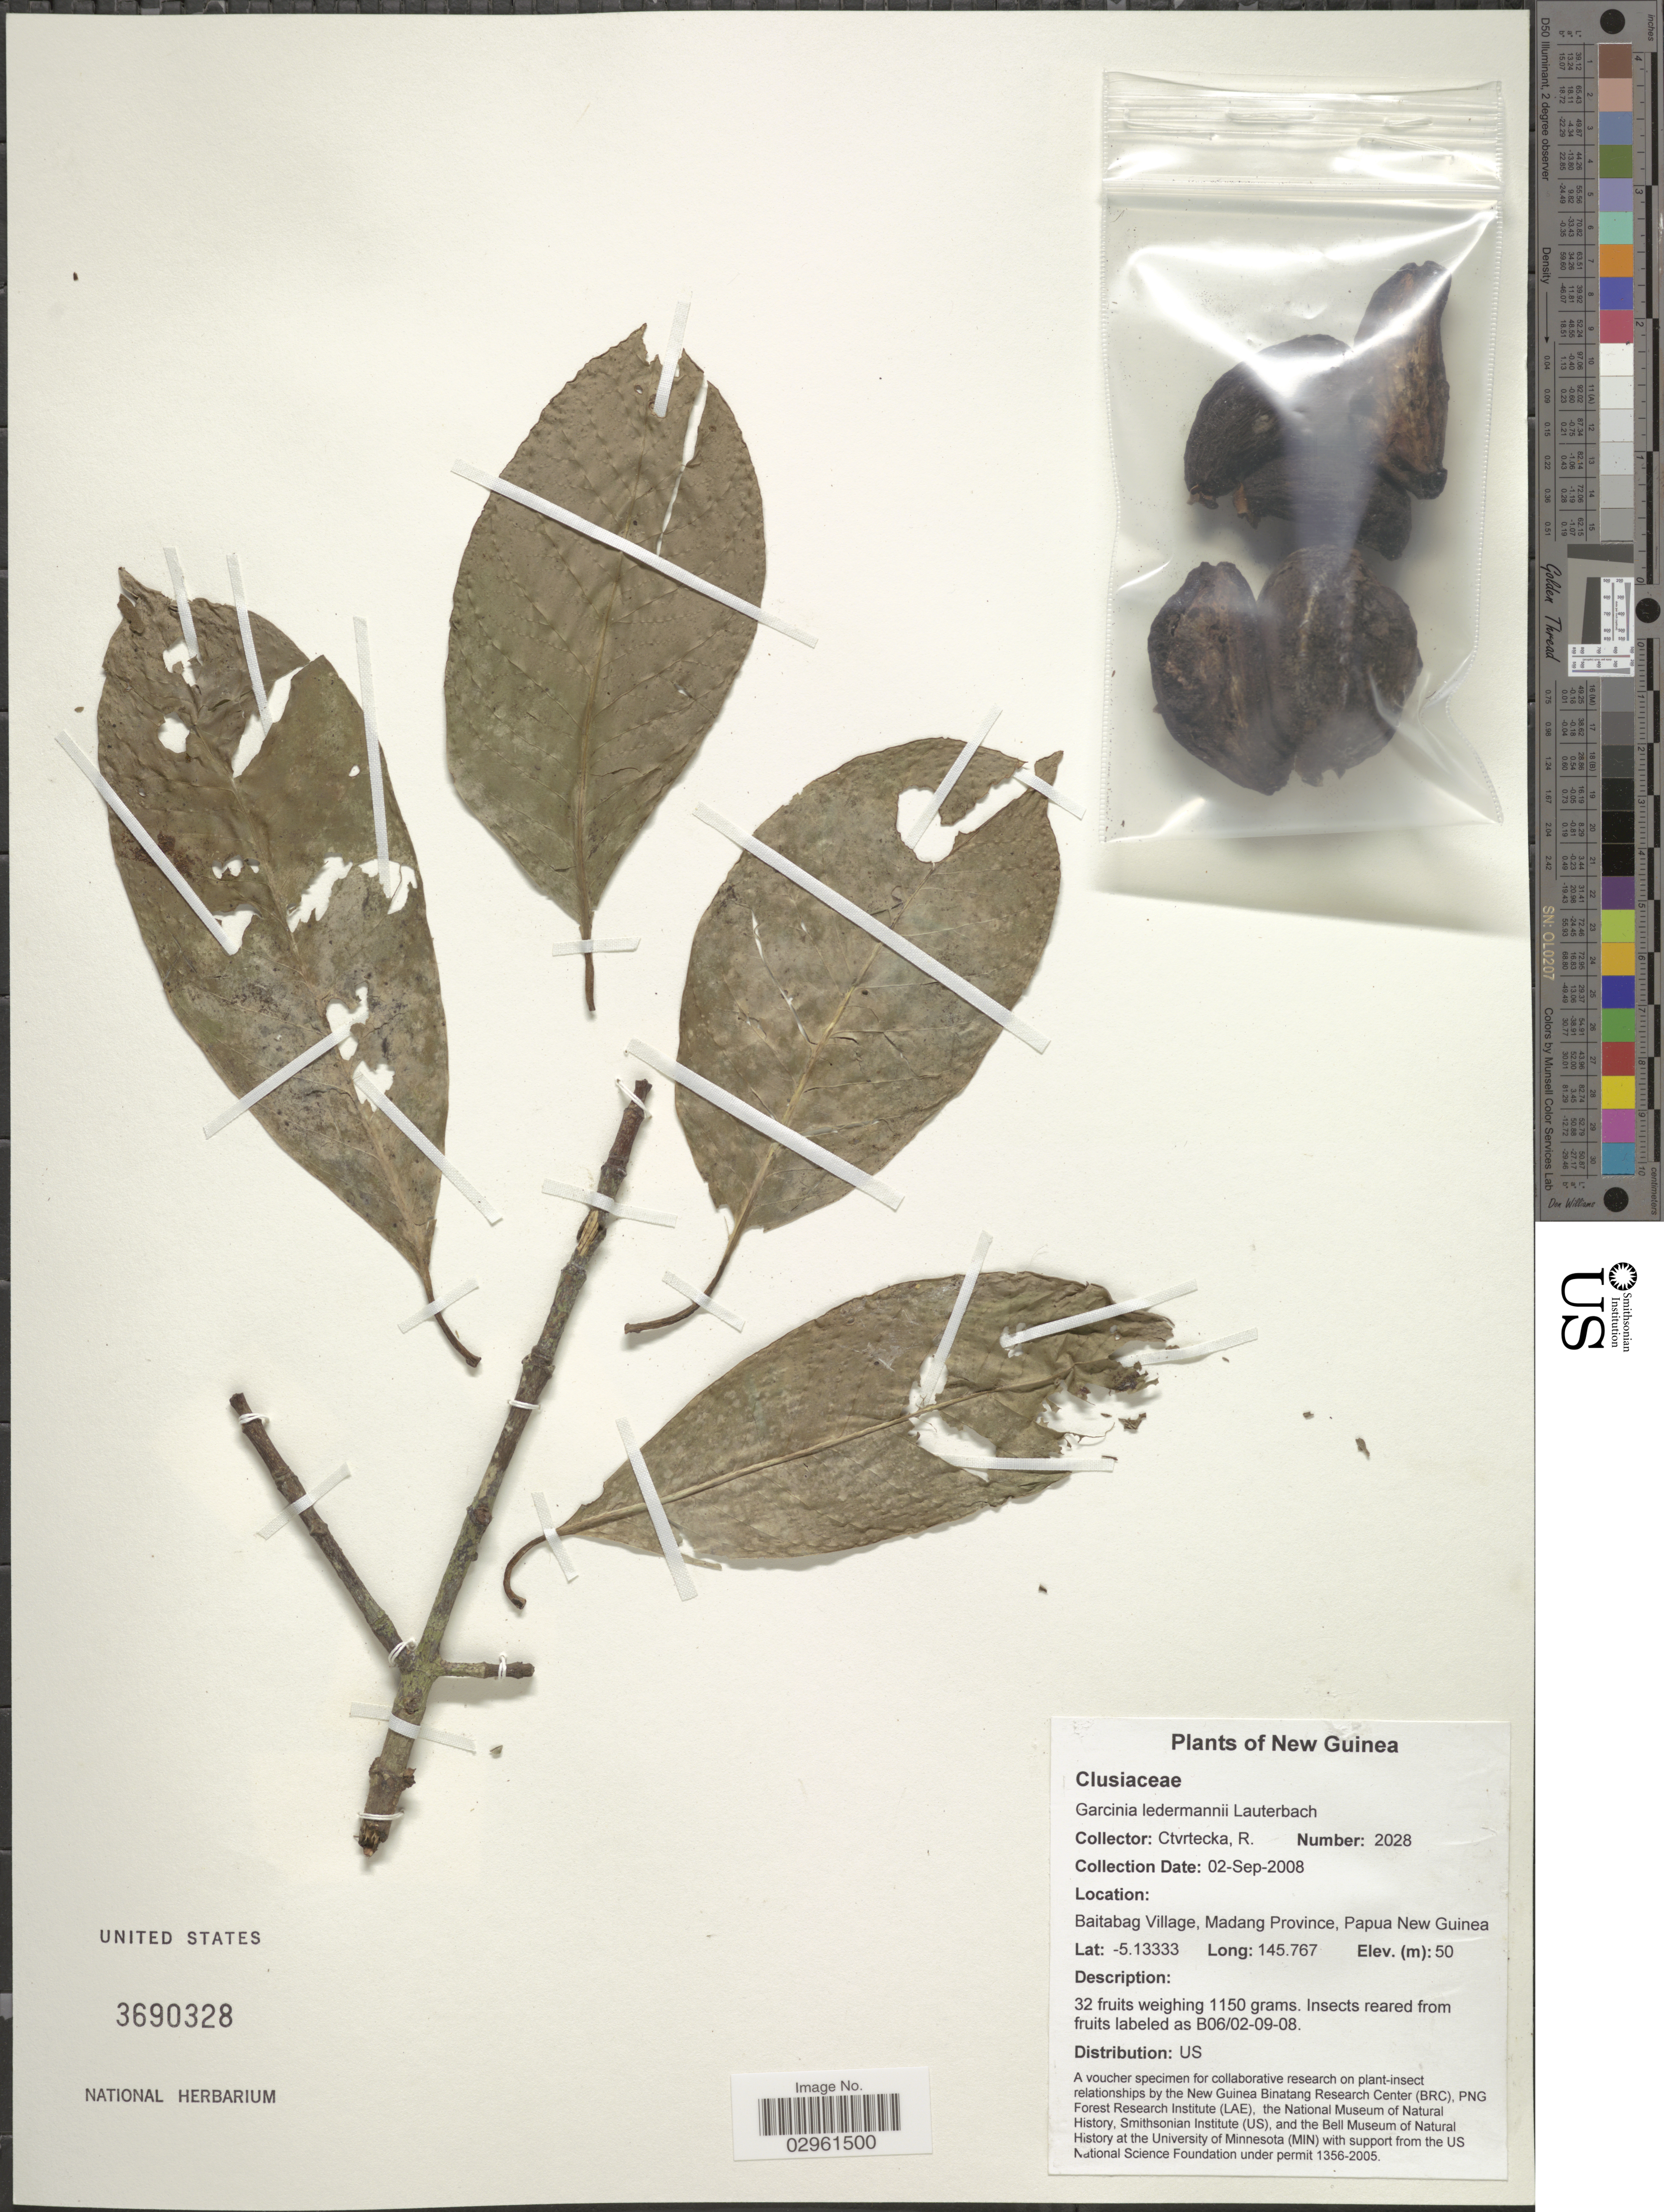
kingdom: Plantae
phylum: Tracheophyta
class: Magnoliopsida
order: Malpighiales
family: Clusiaceae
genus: Garcinia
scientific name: Garcinia ledermannii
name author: Lauterb.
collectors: R. Ctvrtecka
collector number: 2028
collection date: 2008-09-02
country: Papua New Guinea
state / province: Madang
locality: New Guinea, Baitabag Village.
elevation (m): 50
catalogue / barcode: US 3690328